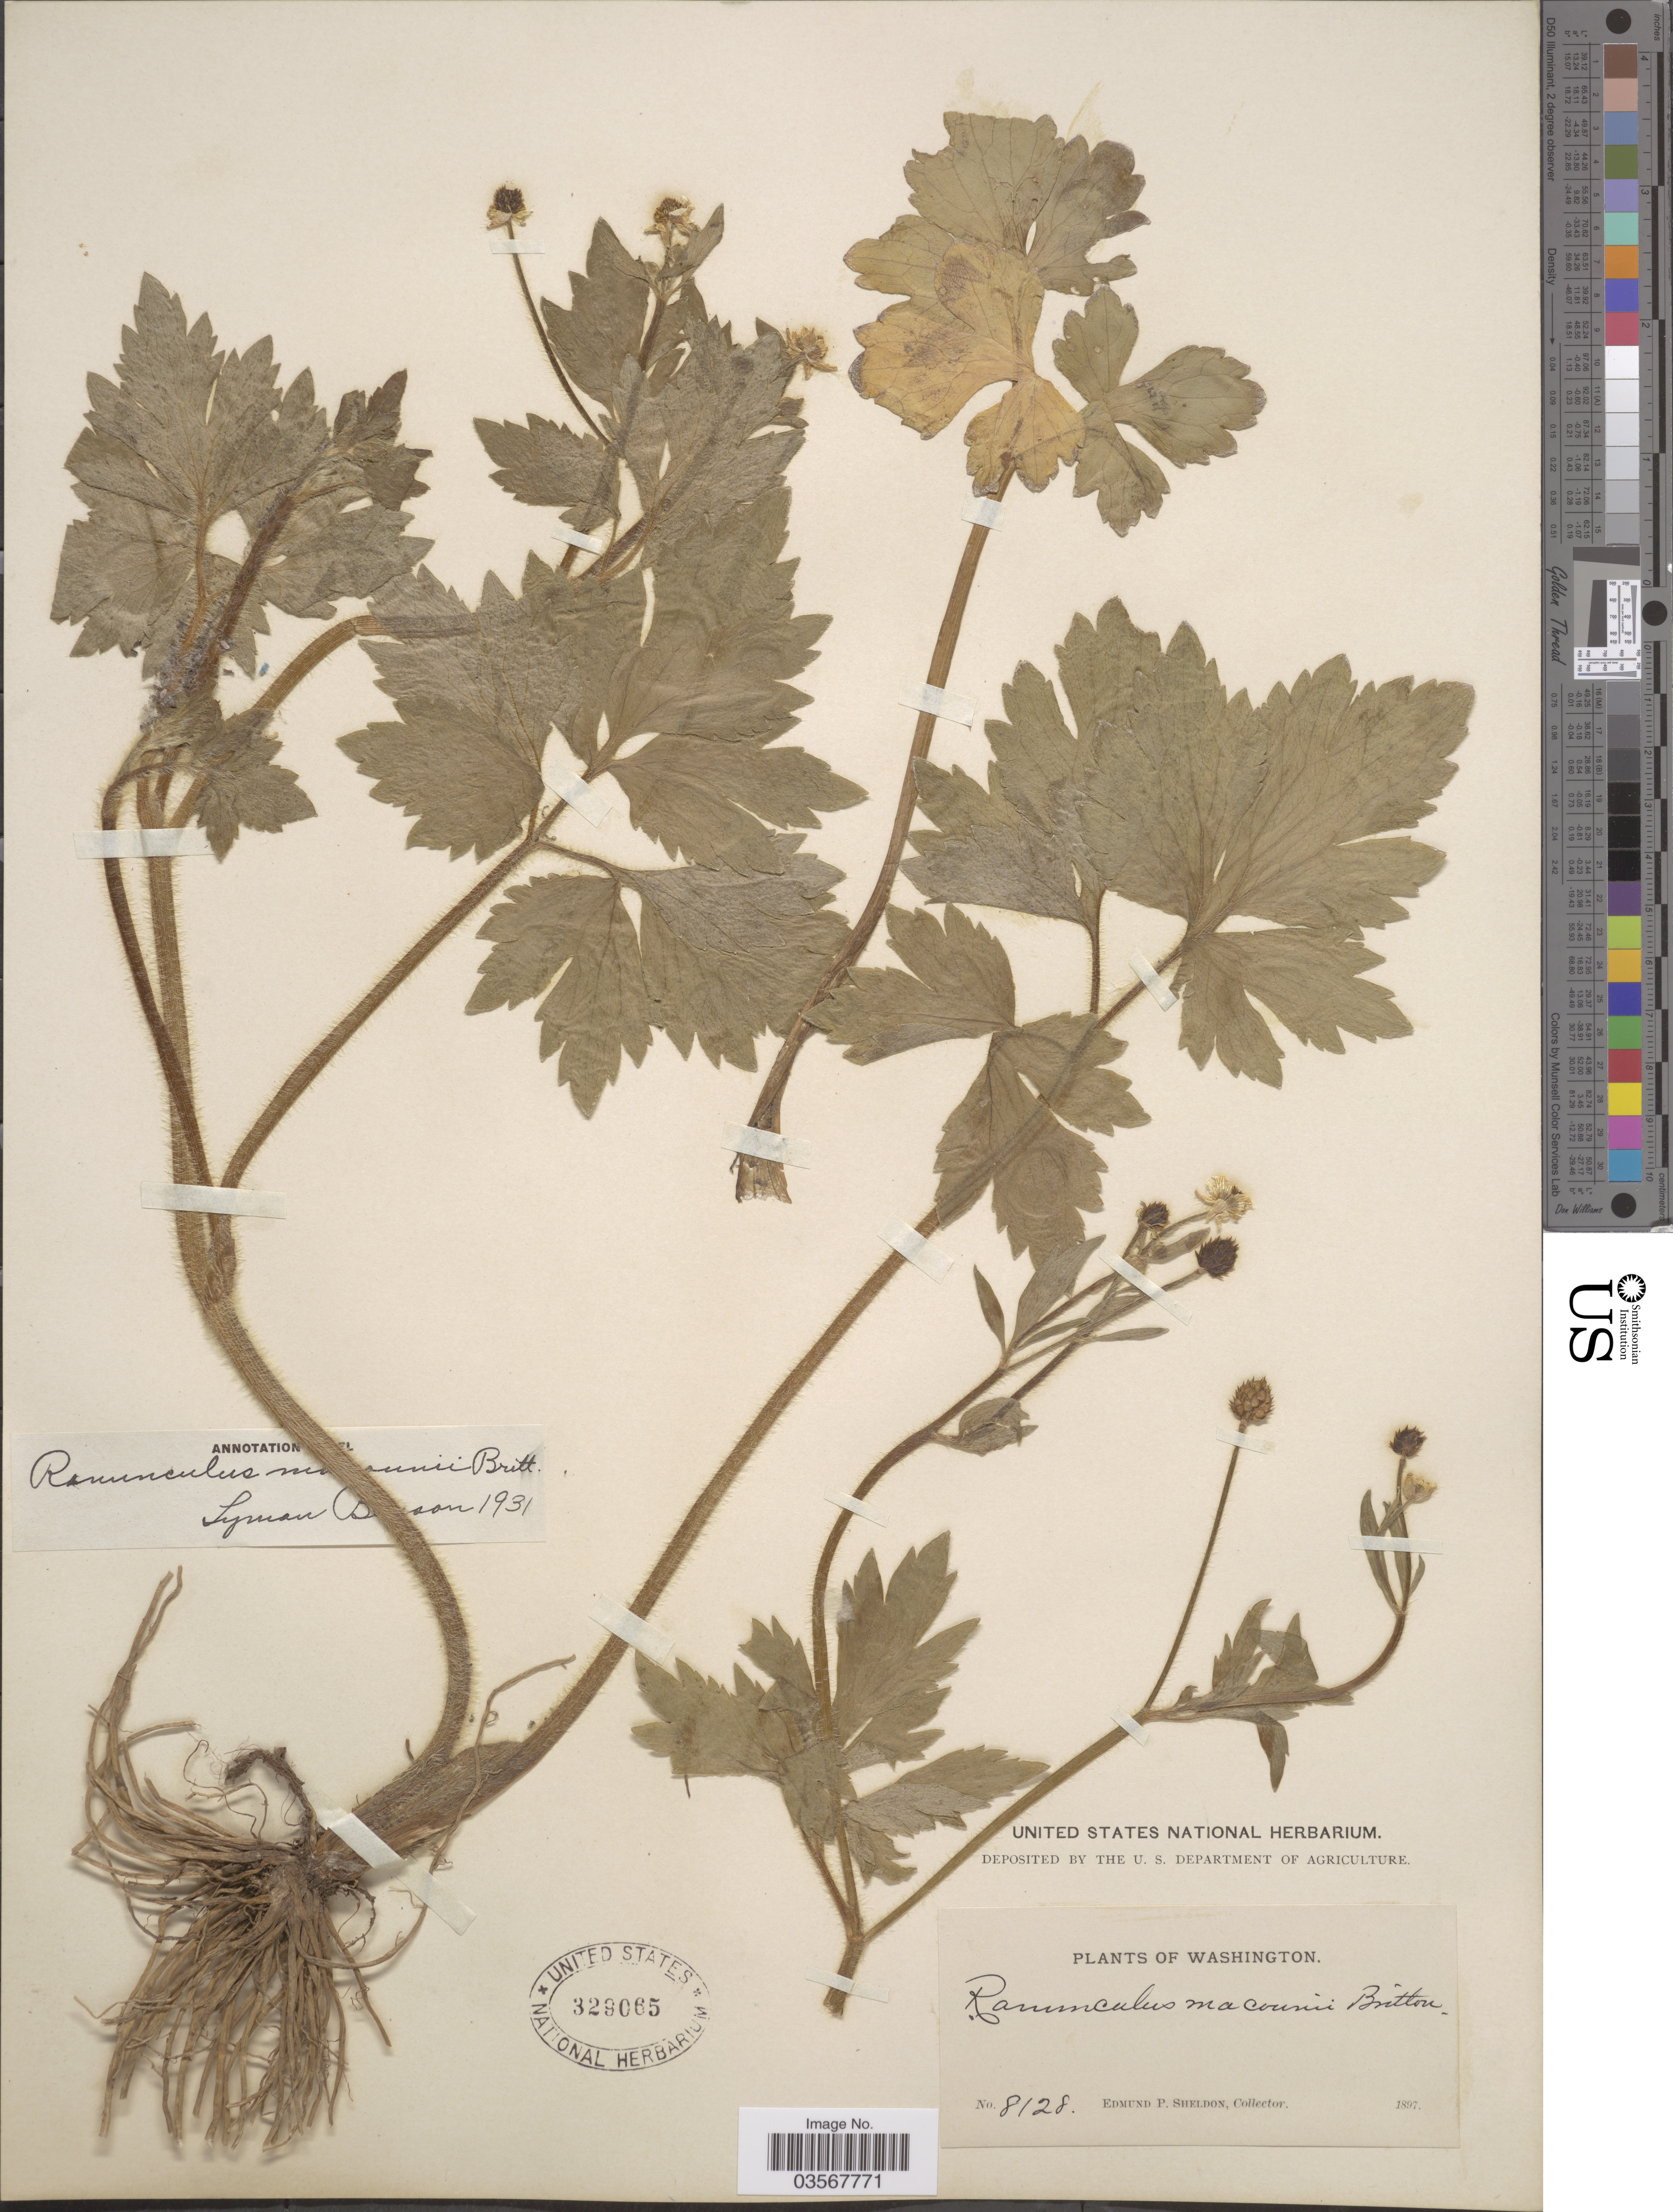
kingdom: Plantae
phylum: Tracheophyta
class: Magnoliopsida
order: Ranunculales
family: Ranunculaceae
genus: Ranunculus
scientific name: Ranunculus macounii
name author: Britton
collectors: E. P. Sheldon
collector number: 8128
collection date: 1897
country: United States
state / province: Washington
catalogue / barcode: US 329065